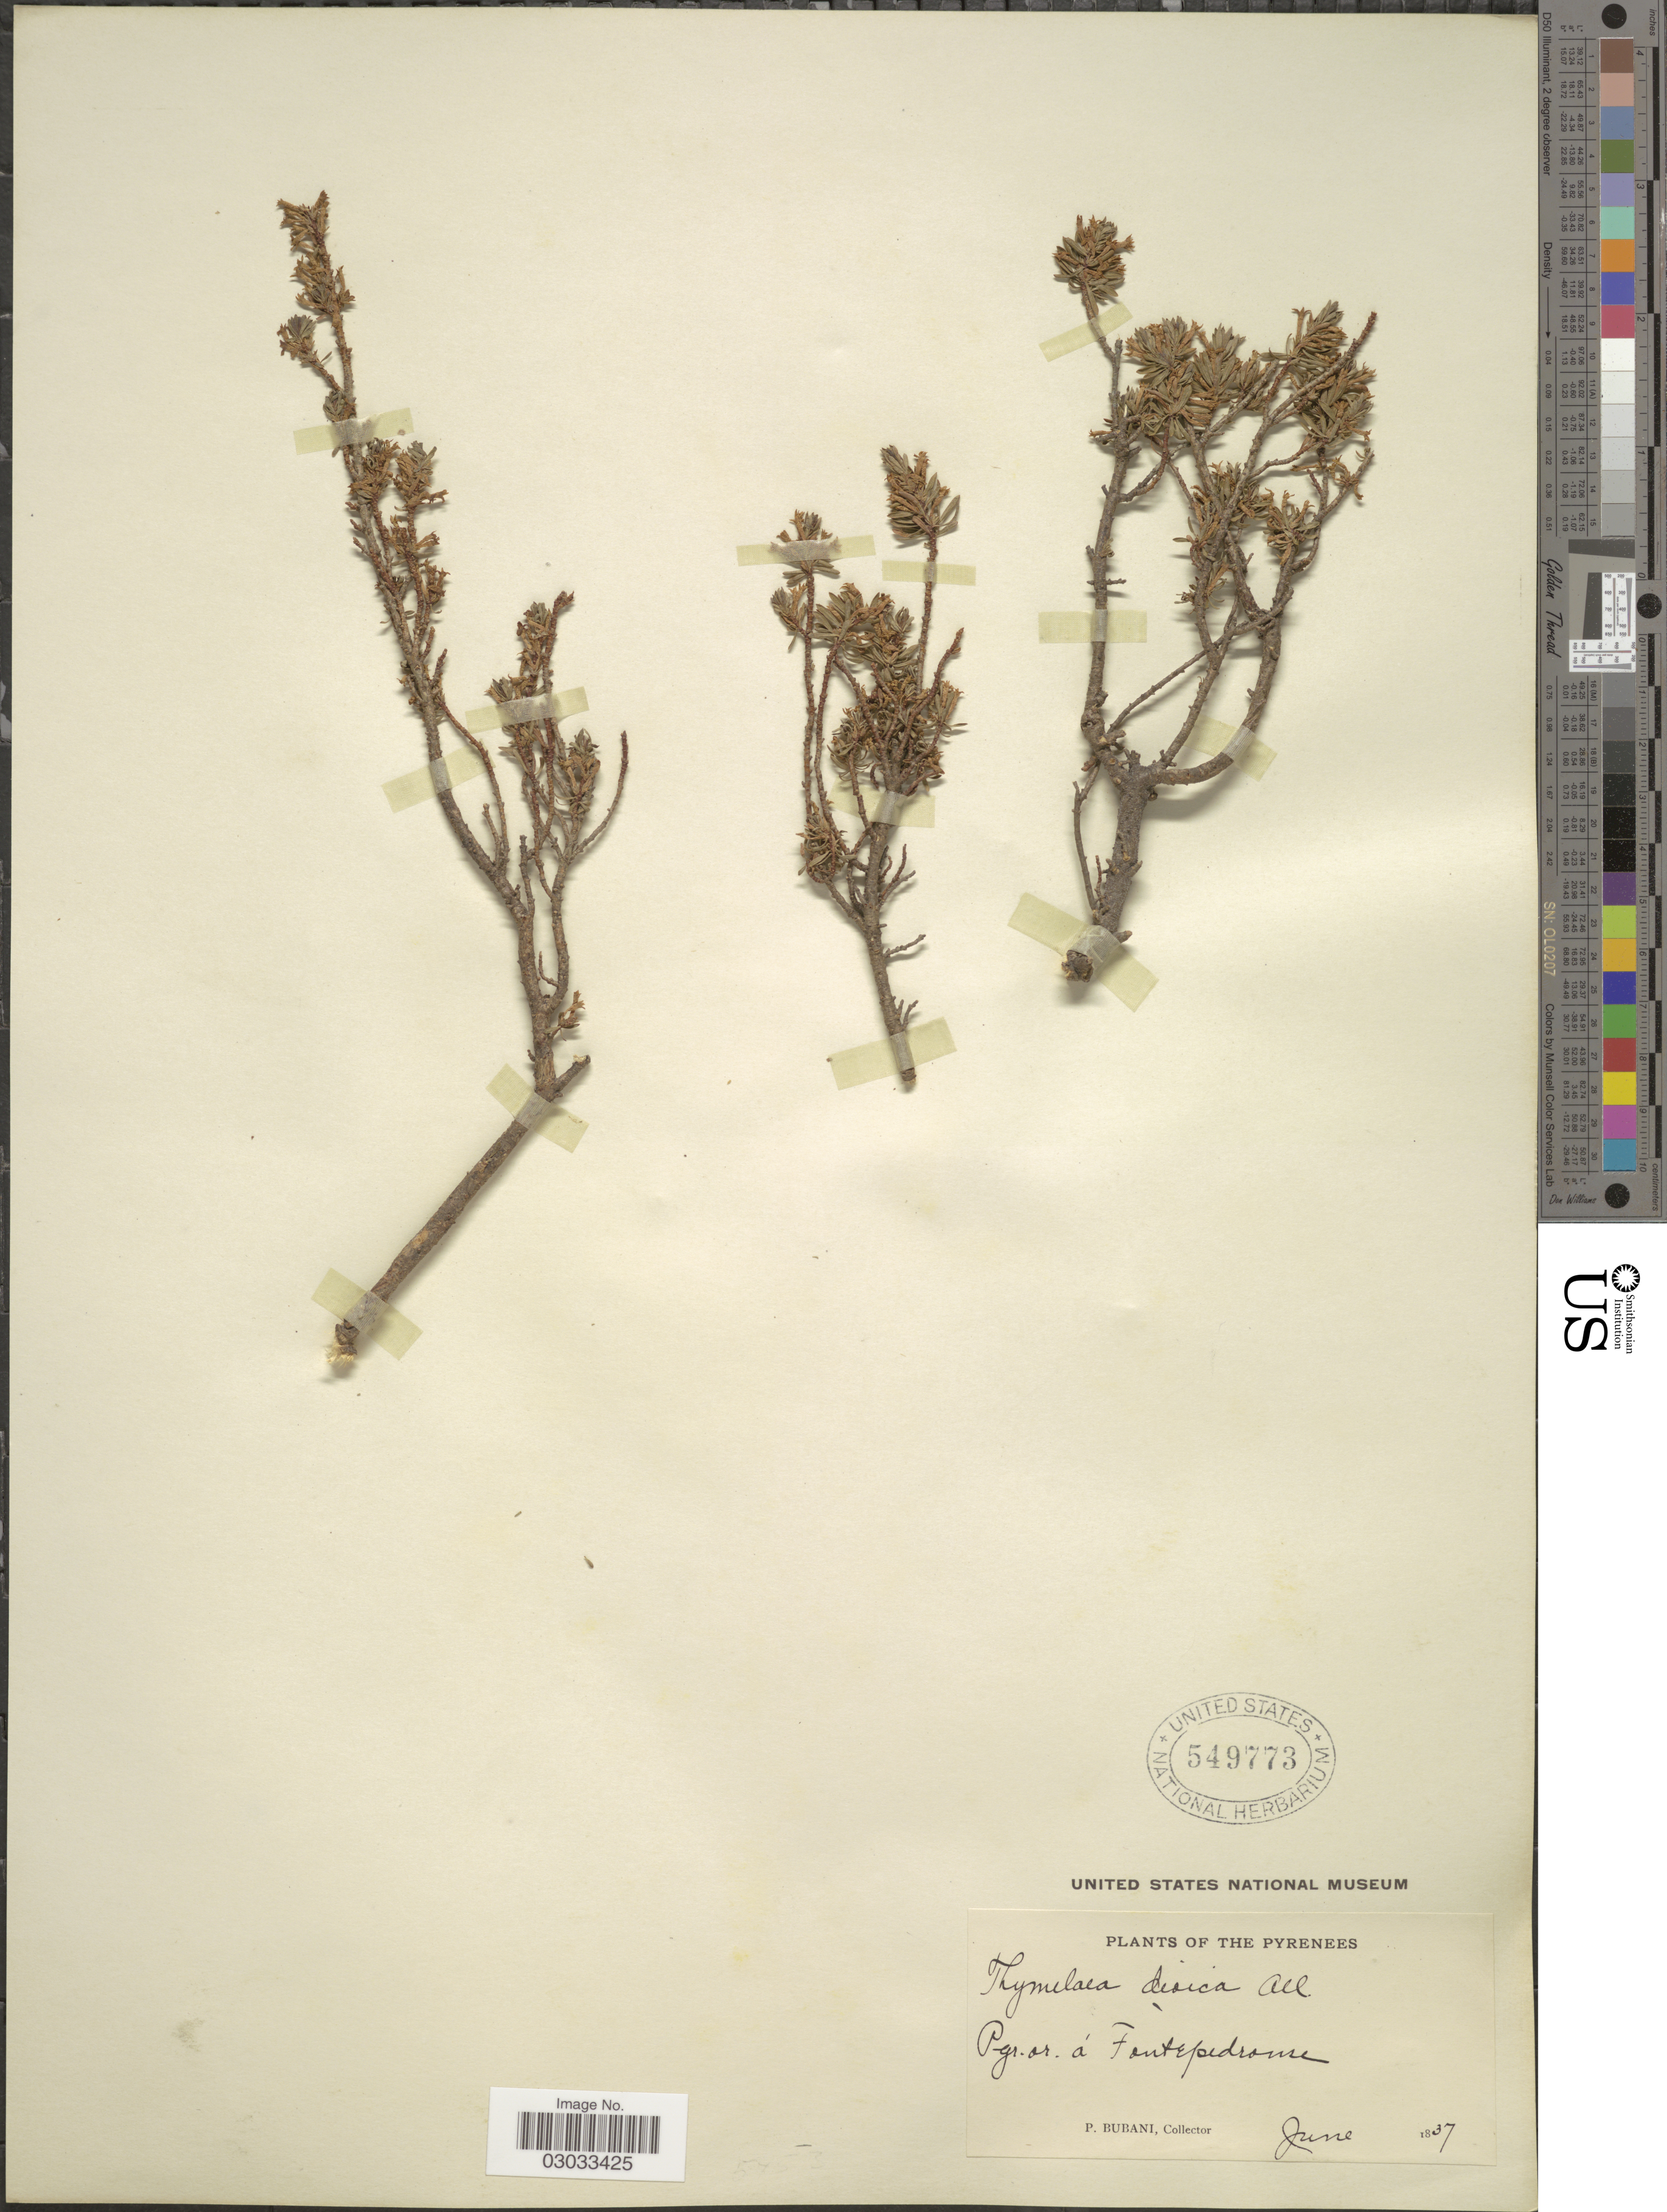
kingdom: Plantae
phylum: Tracheophyta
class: Magnoliopsida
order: Malvales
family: Thymelaeaceae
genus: Thymelaea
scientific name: Thymelaea dioica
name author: (Gouan) All.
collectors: P. Bubani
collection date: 1837-06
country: France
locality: The Pyrenees. Pyr. or. á. Fontpedrouse.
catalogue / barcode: US 549773